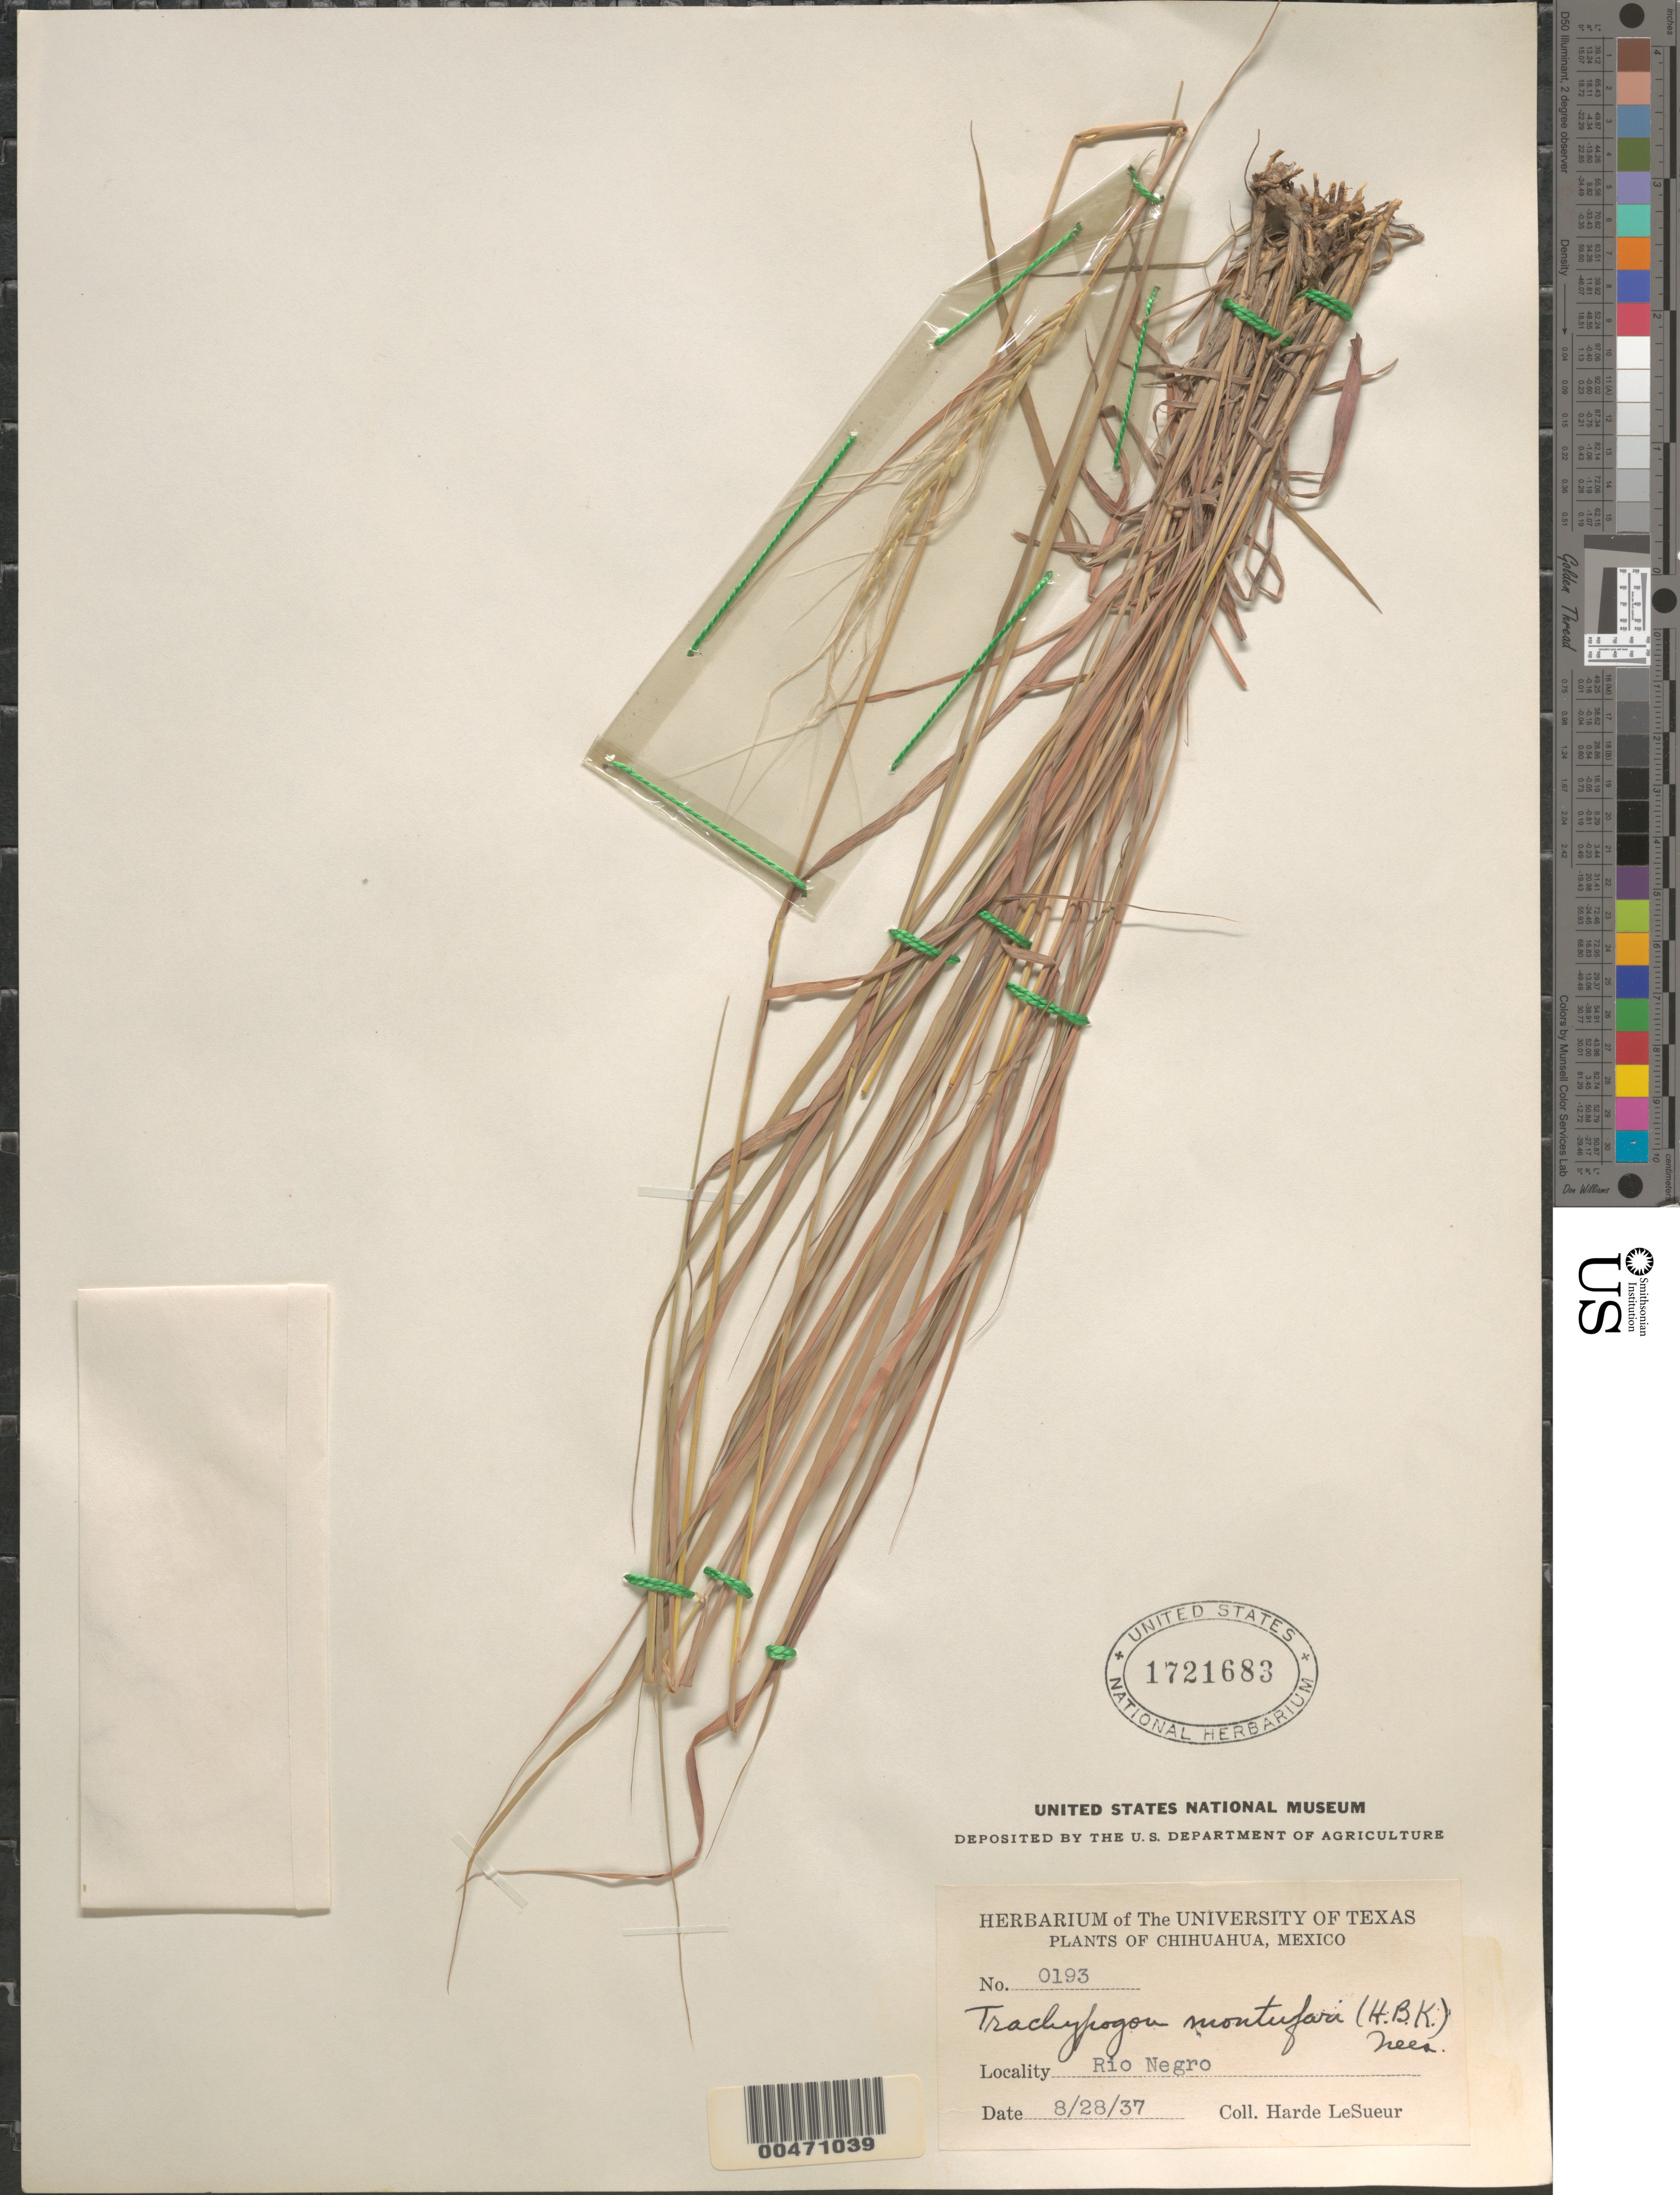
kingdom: Plantae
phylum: Tracheophyta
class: Liliopsida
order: Poales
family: Poaceae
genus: Trachypogon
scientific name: Trachypogon secundus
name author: (J. Presl) Scribn.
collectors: D. H. LeSueur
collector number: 0193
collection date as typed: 28 Aug 1937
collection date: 1937-08-28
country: Mexico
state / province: Chihuahua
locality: Rio Negro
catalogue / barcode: US 1721683